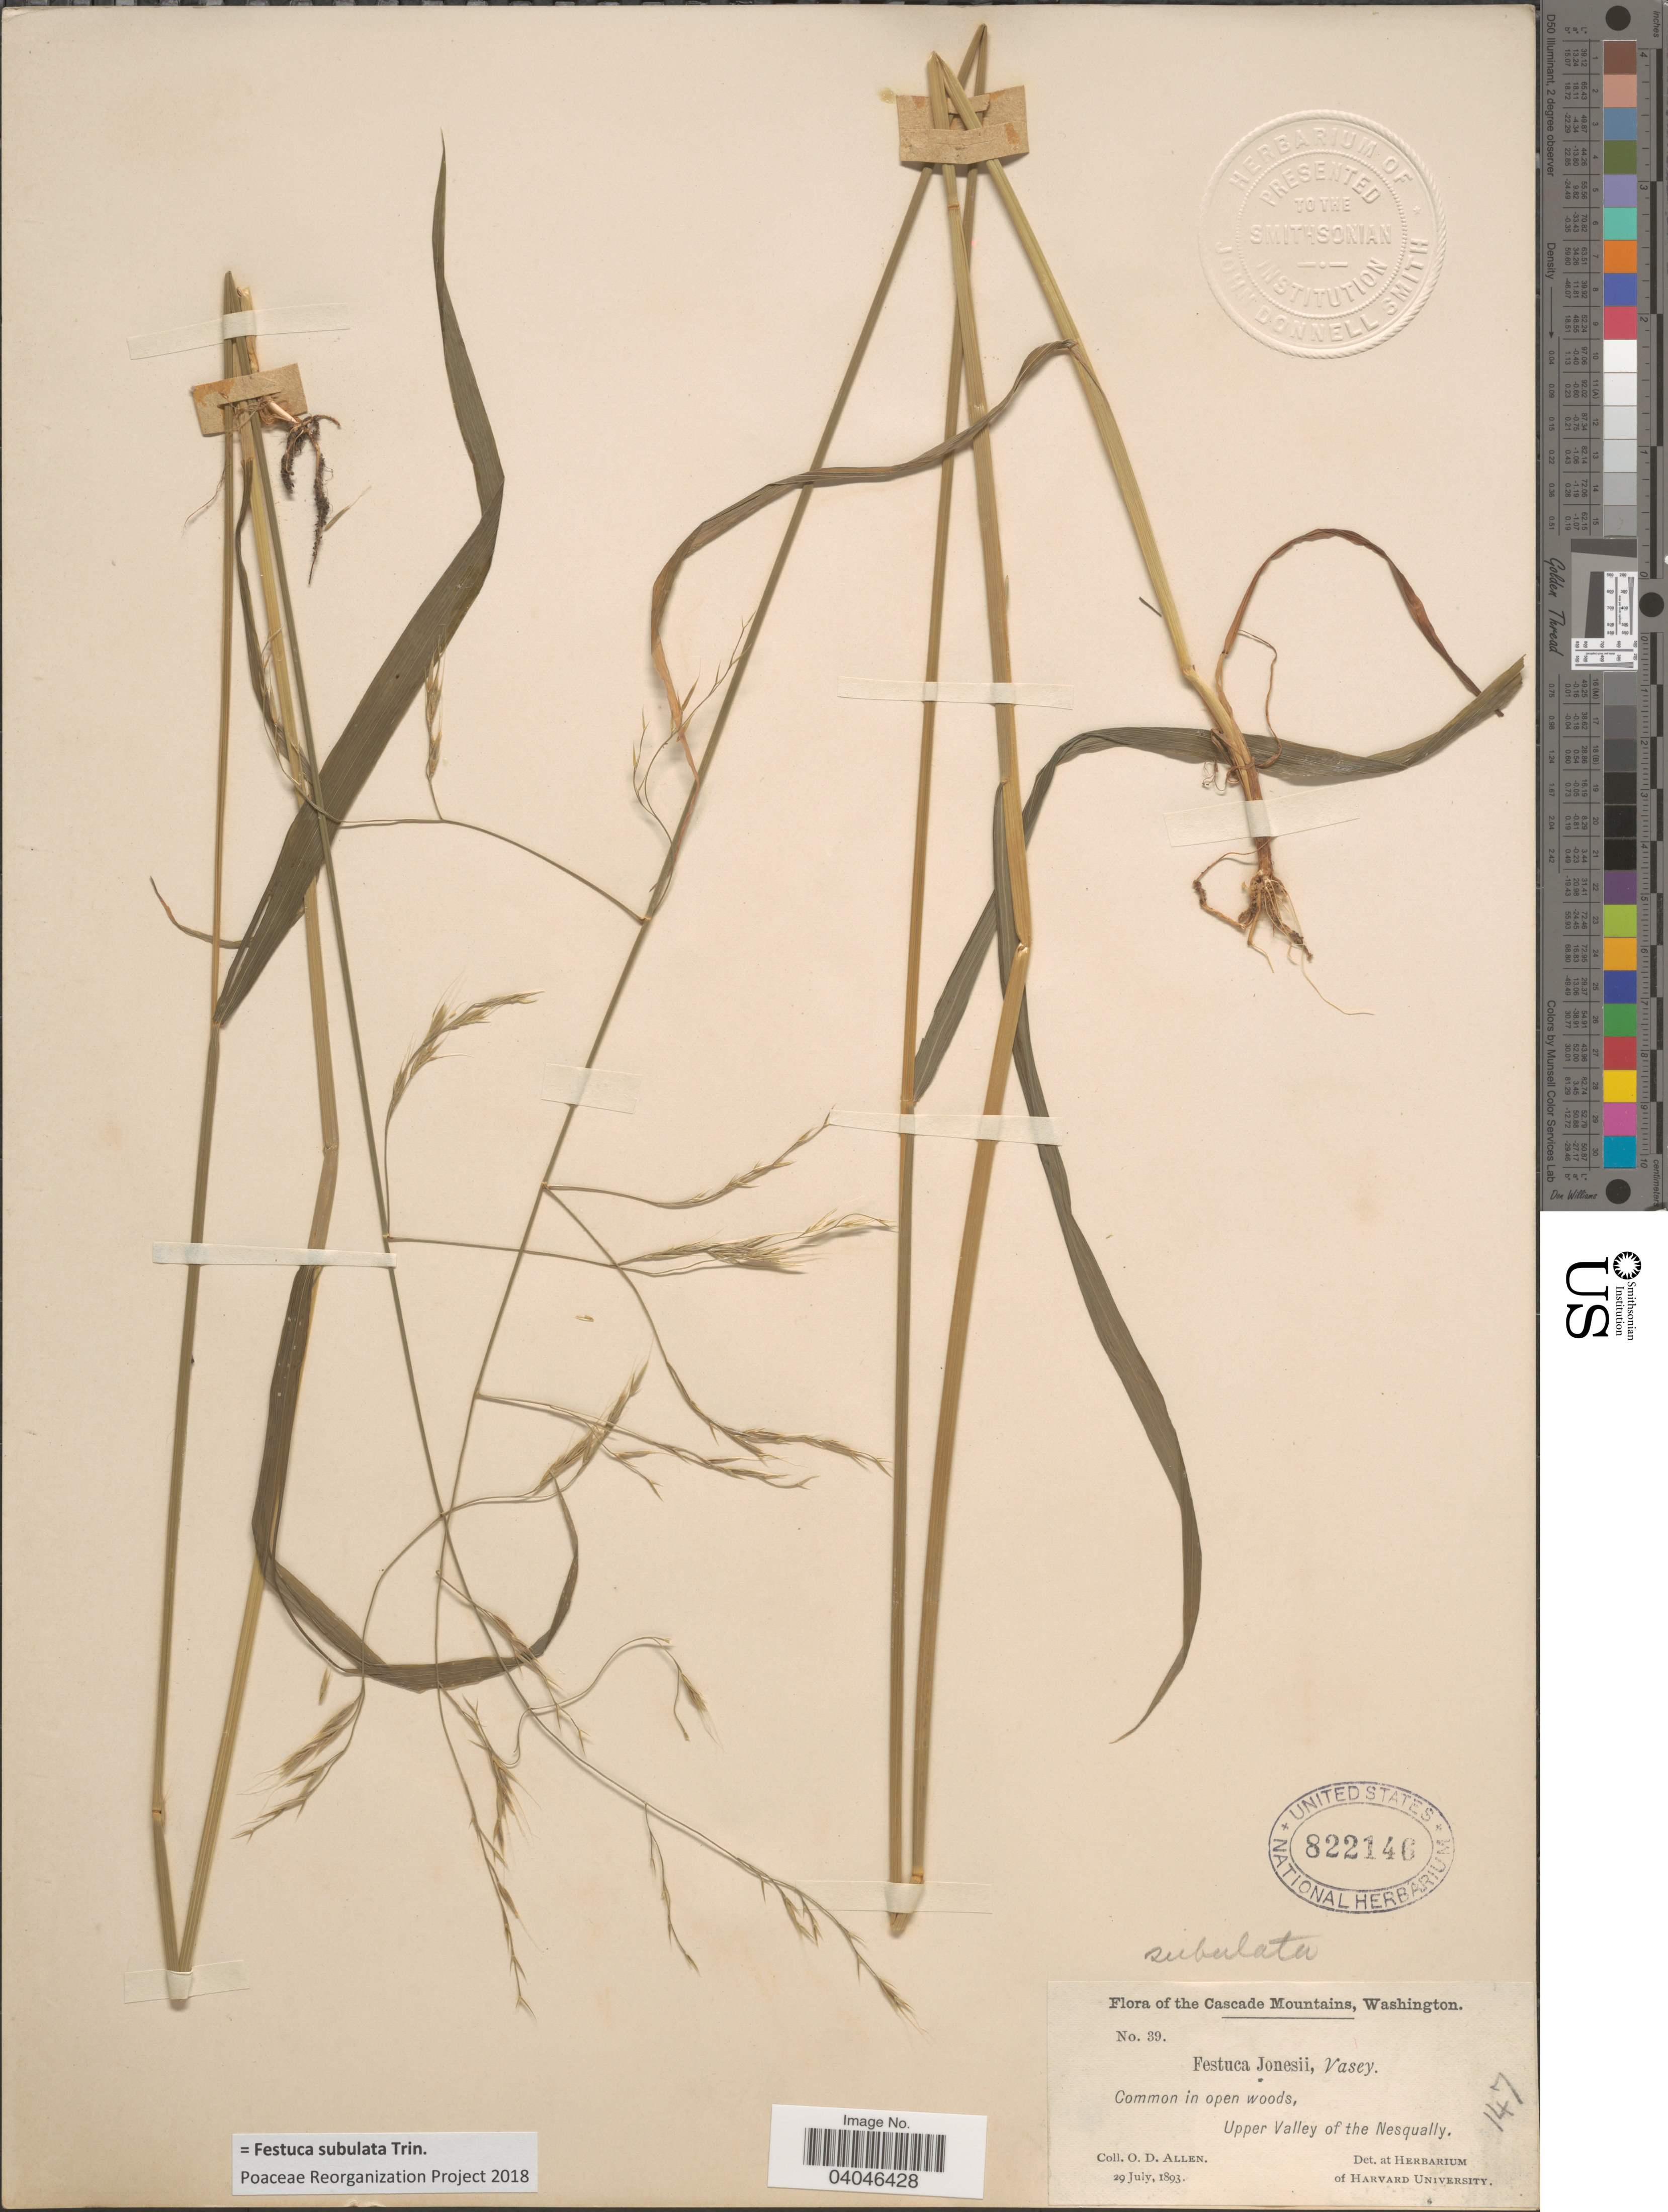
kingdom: Plantae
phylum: Tracheophyta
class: Liliopsida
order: Poales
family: Poaceae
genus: Festuca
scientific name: Festuca subulata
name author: Trin.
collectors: O. D. Allen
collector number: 39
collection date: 1893-07-29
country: United States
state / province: Washington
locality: The Cascade Mountains. Upper Valley of the Nesqually.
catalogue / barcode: US 822146